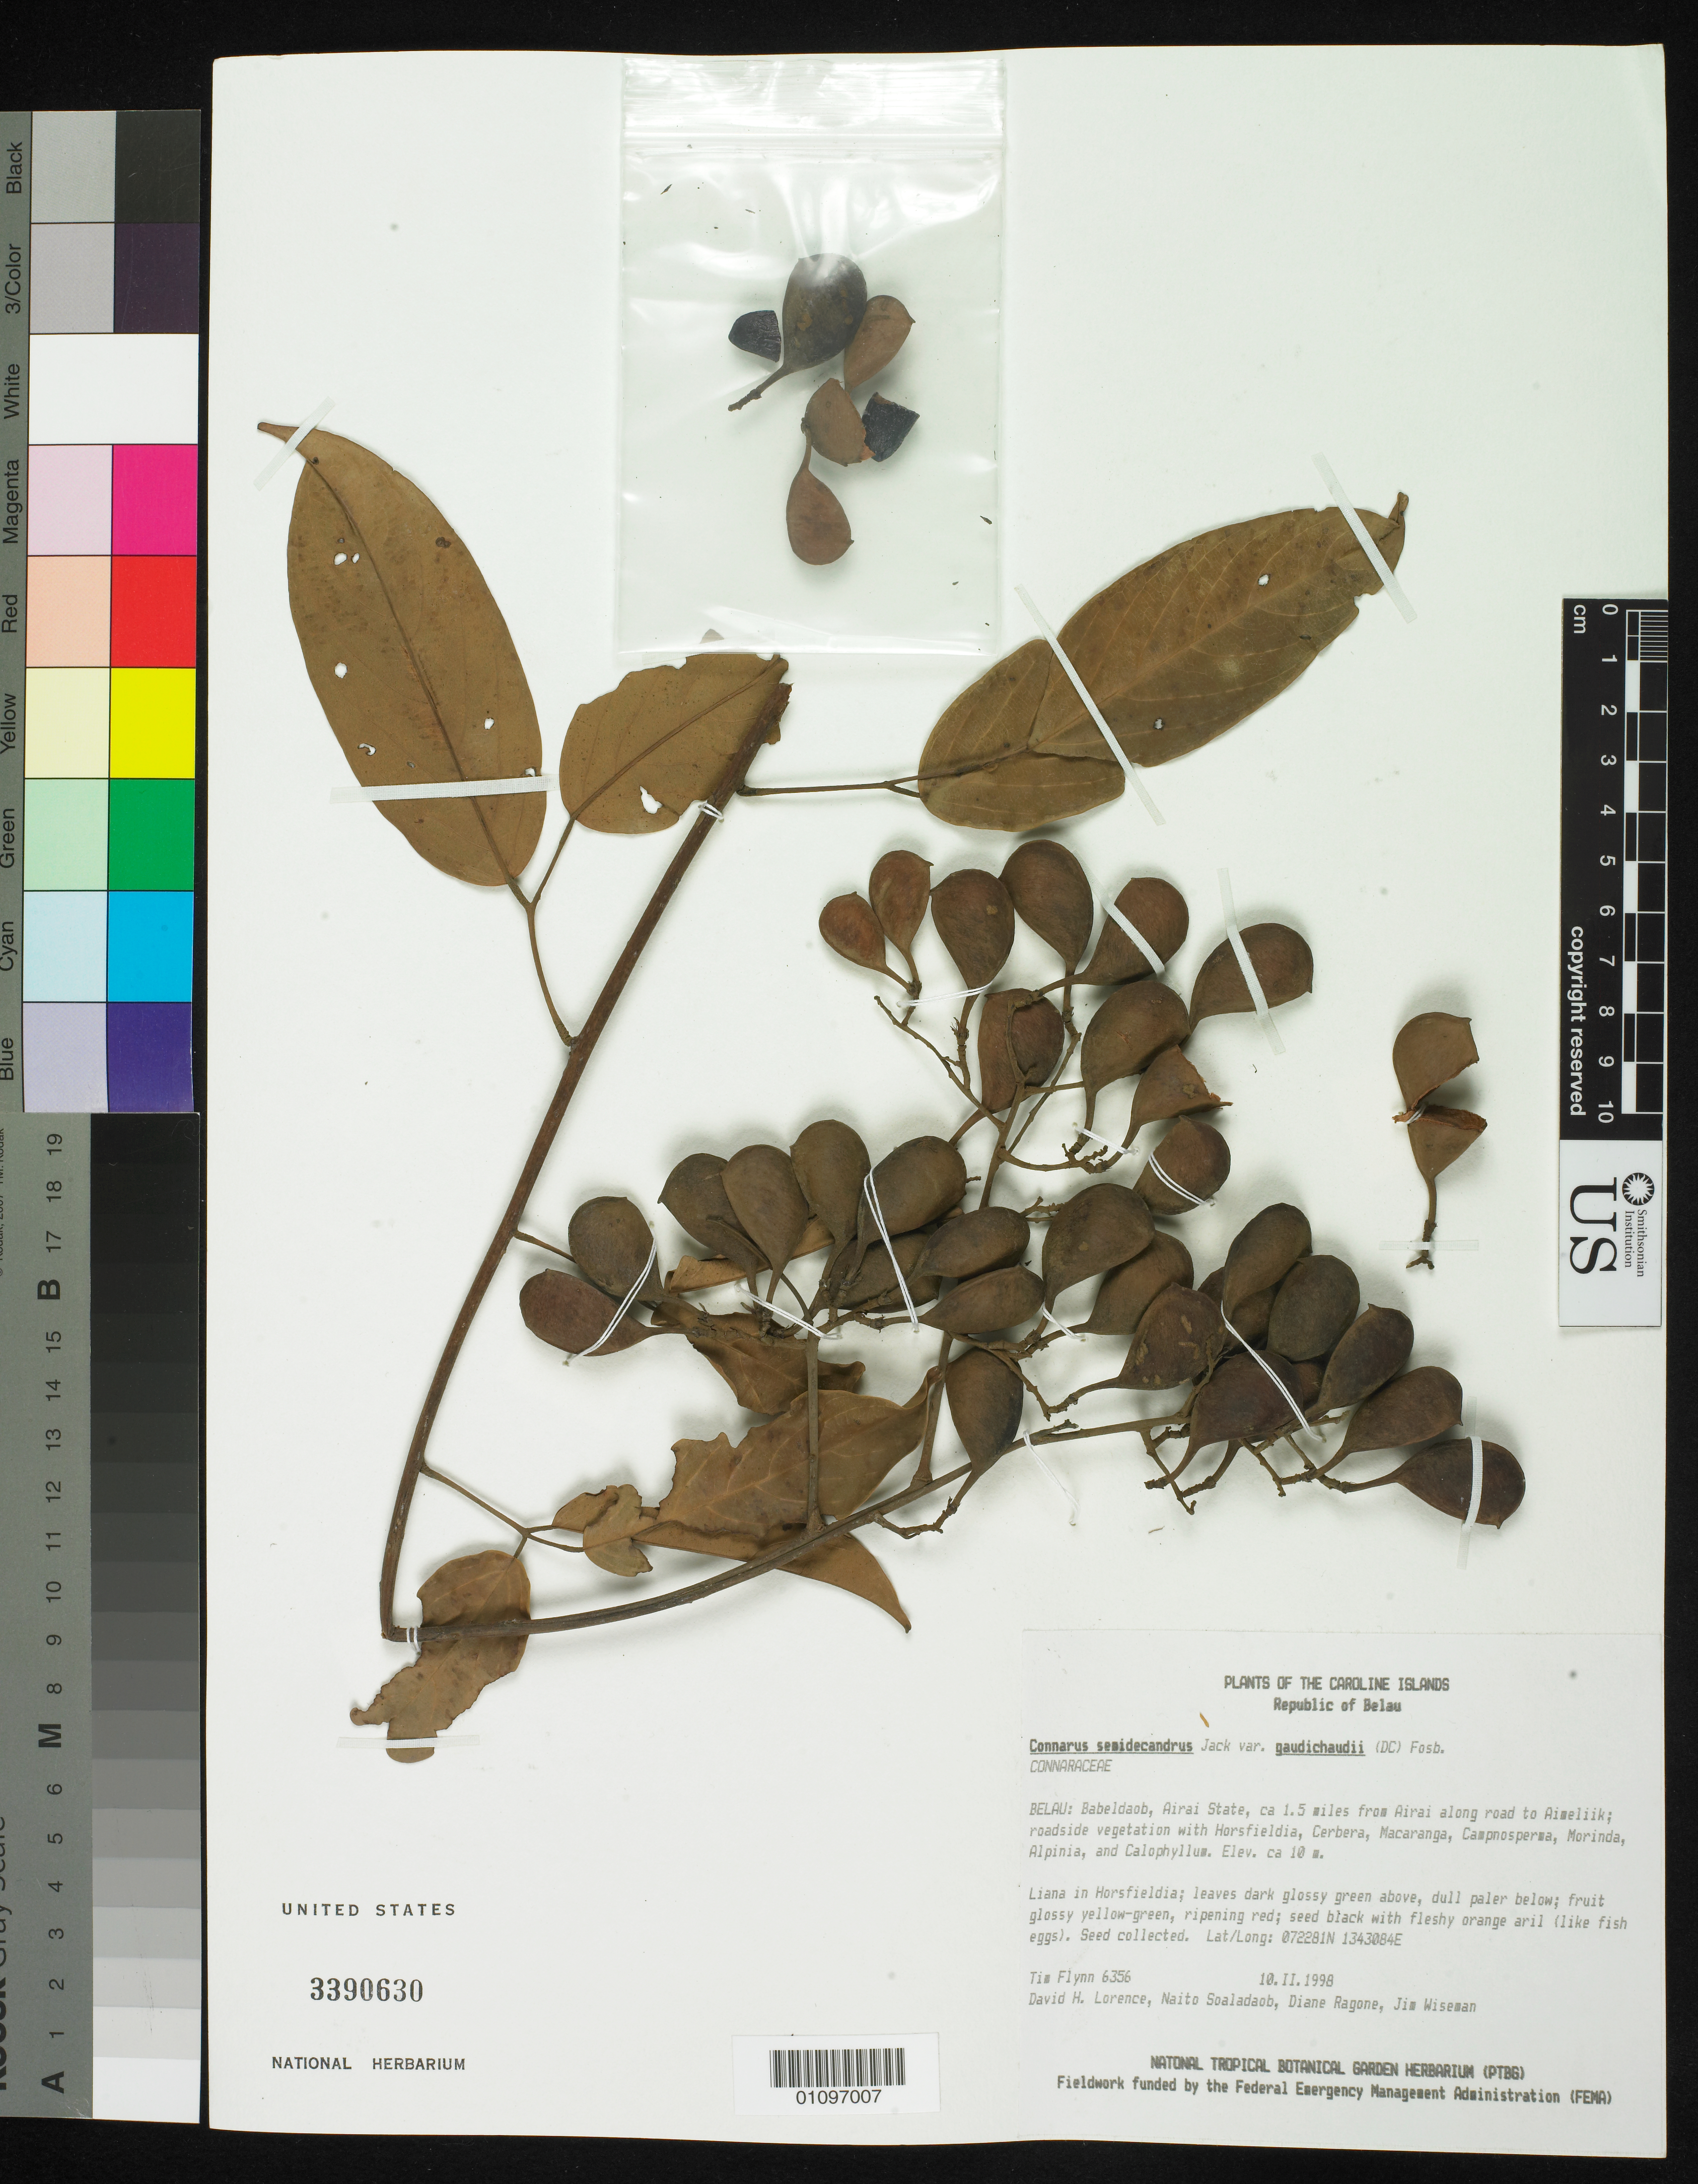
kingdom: Plantae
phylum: Tracheophyta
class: Magnoliopsida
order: Oxalidales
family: Connaraceae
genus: Connarus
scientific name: Connarus semidecandrus var. gaudichaudii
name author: (DC.) Fosberg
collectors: T. W. Flynn, D. Lorence, N. Soaladaob, D. Ragone & J. Wiseman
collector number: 6356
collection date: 1998-02-10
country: Palau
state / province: Airai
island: Babeldaob [Babelthuap]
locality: ca 1.5 miles from airai along road to Aimeliik.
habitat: Liana in field with Horsefieldia, cerbera, macaranga, campnosperma, morinda, alpinia, and calophyllum.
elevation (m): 10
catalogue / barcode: US 3390630